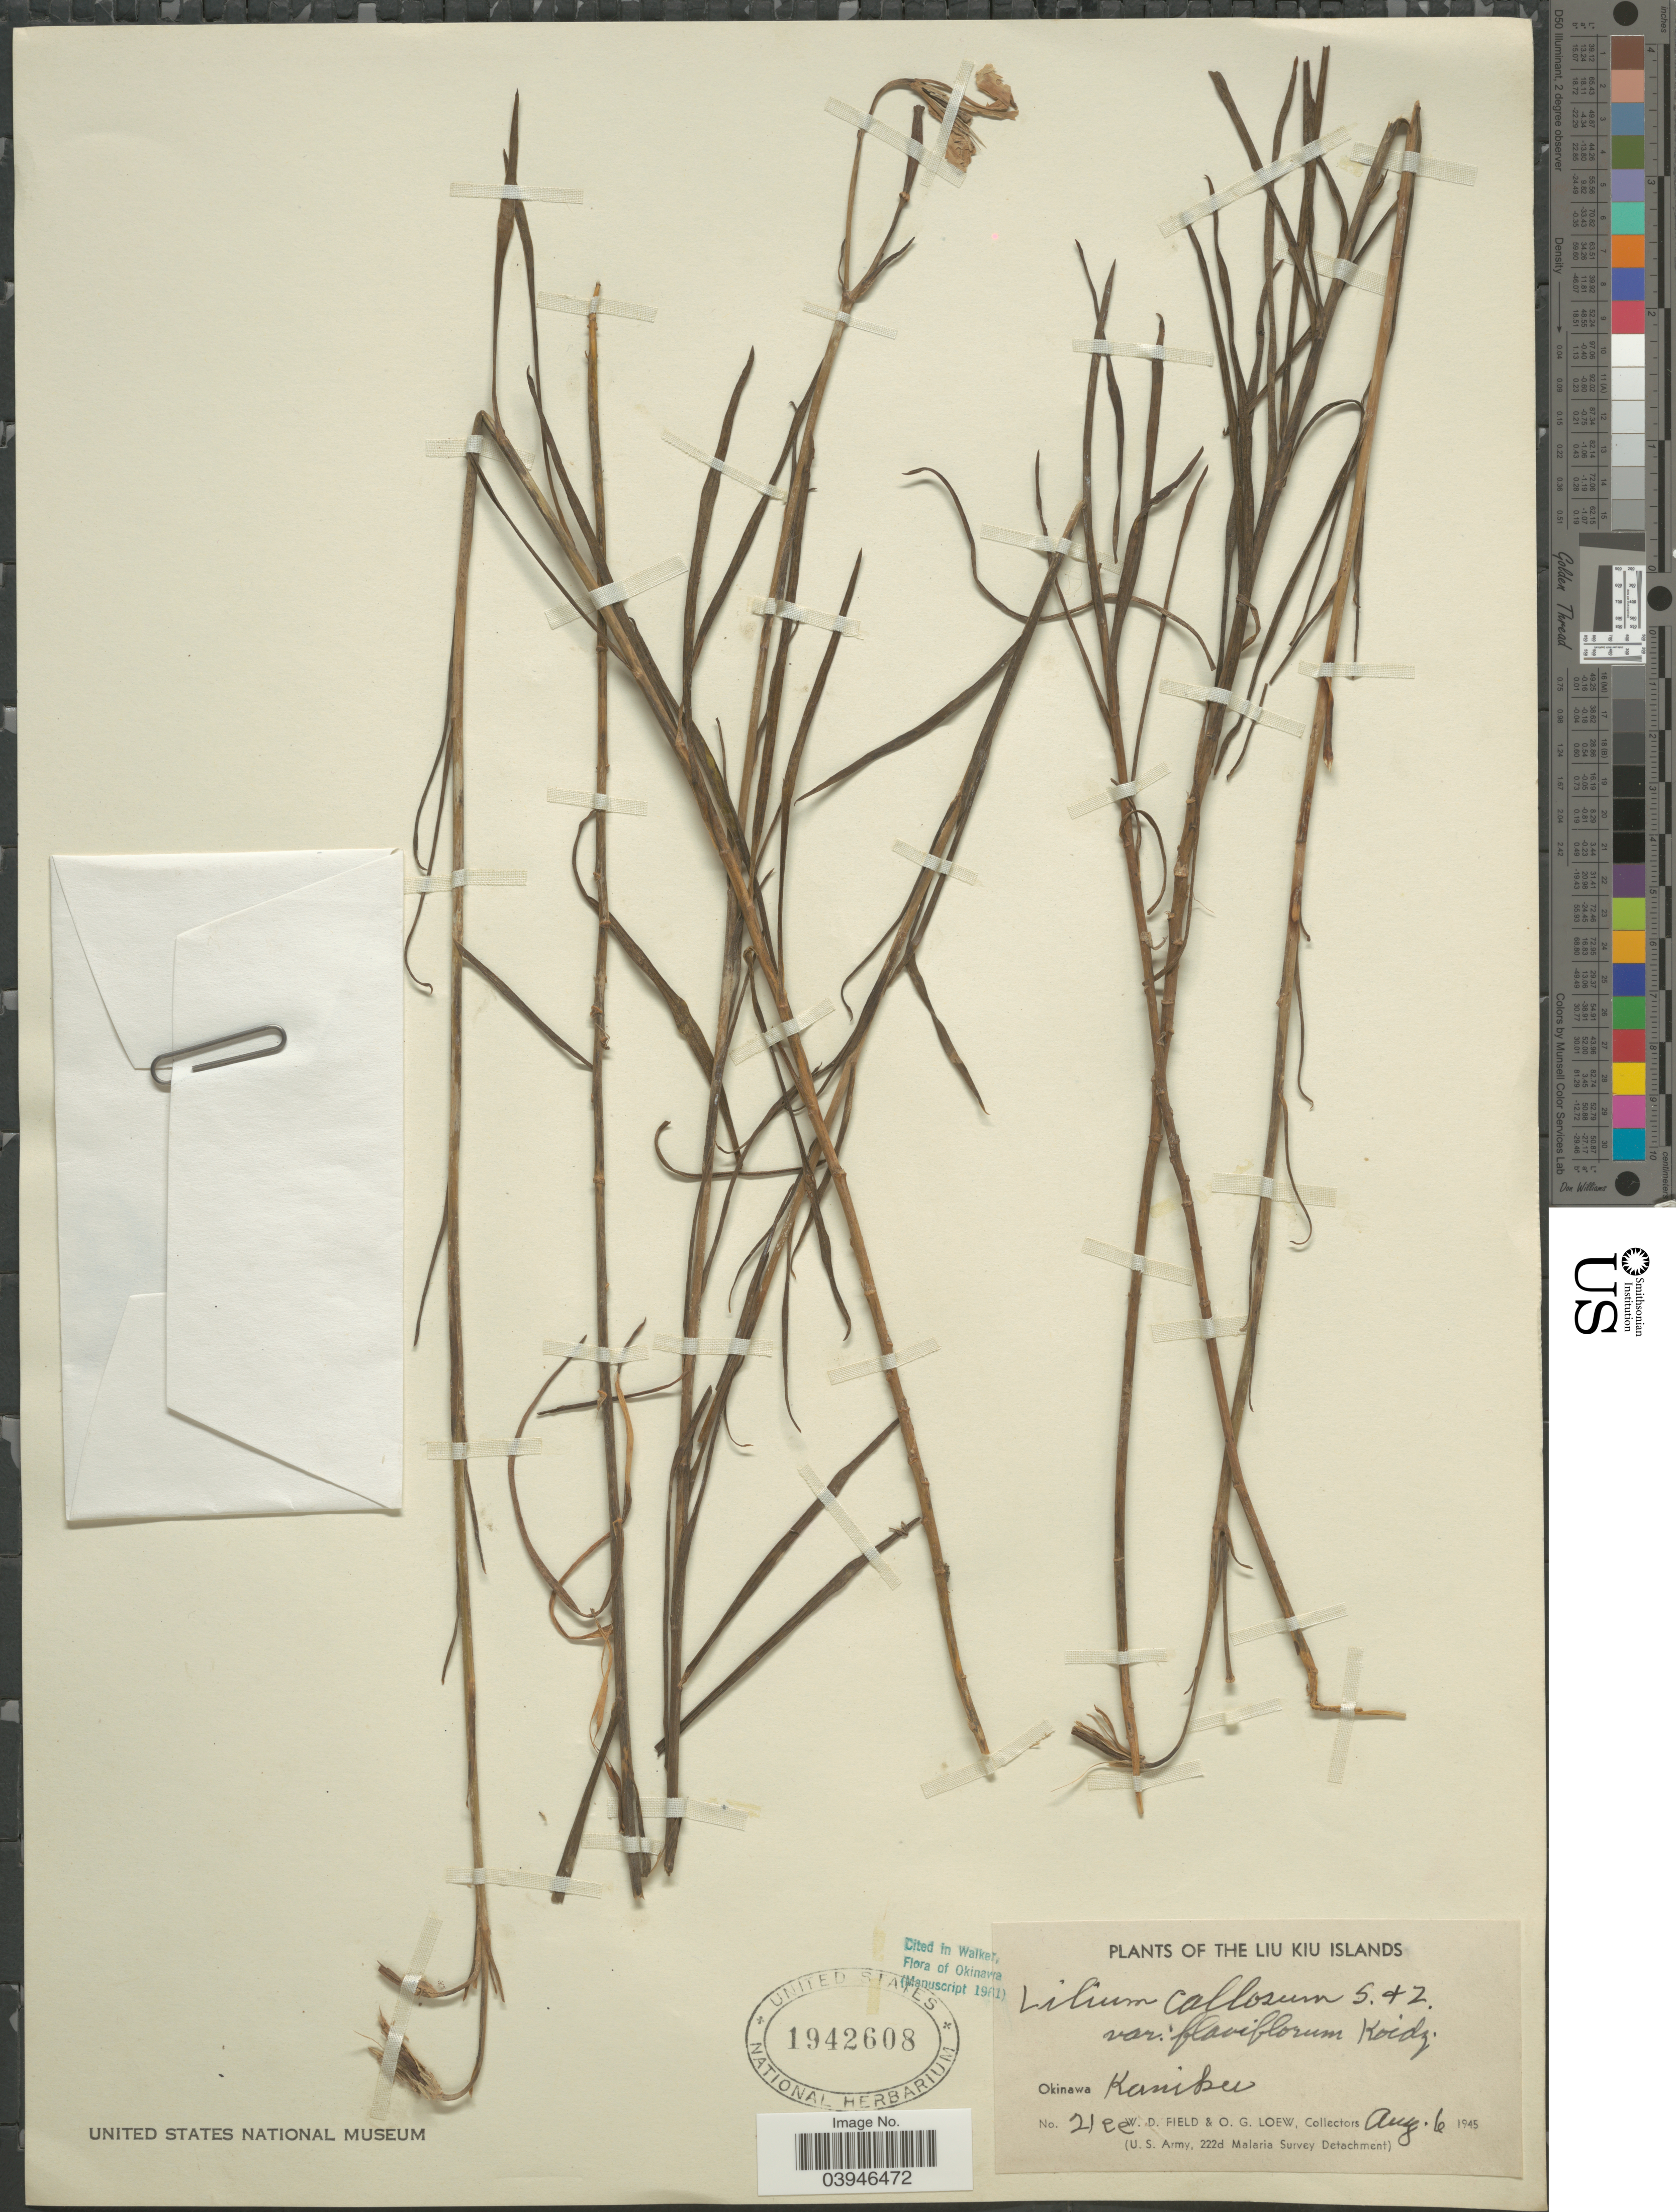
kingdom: Plantae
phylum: Tracheophyta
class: Liliopsida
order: Liliales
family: Liliaceae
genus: Lilium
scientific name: Lilium callosum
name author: Siebold & Zucc.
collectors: W. D. Field & O. G. Loew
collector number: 21ee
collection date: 1945-08-06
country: Japan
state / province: Okinawa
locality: Liu Kiu Islands. Okinawa Kaniku.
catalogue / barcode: US 1942608